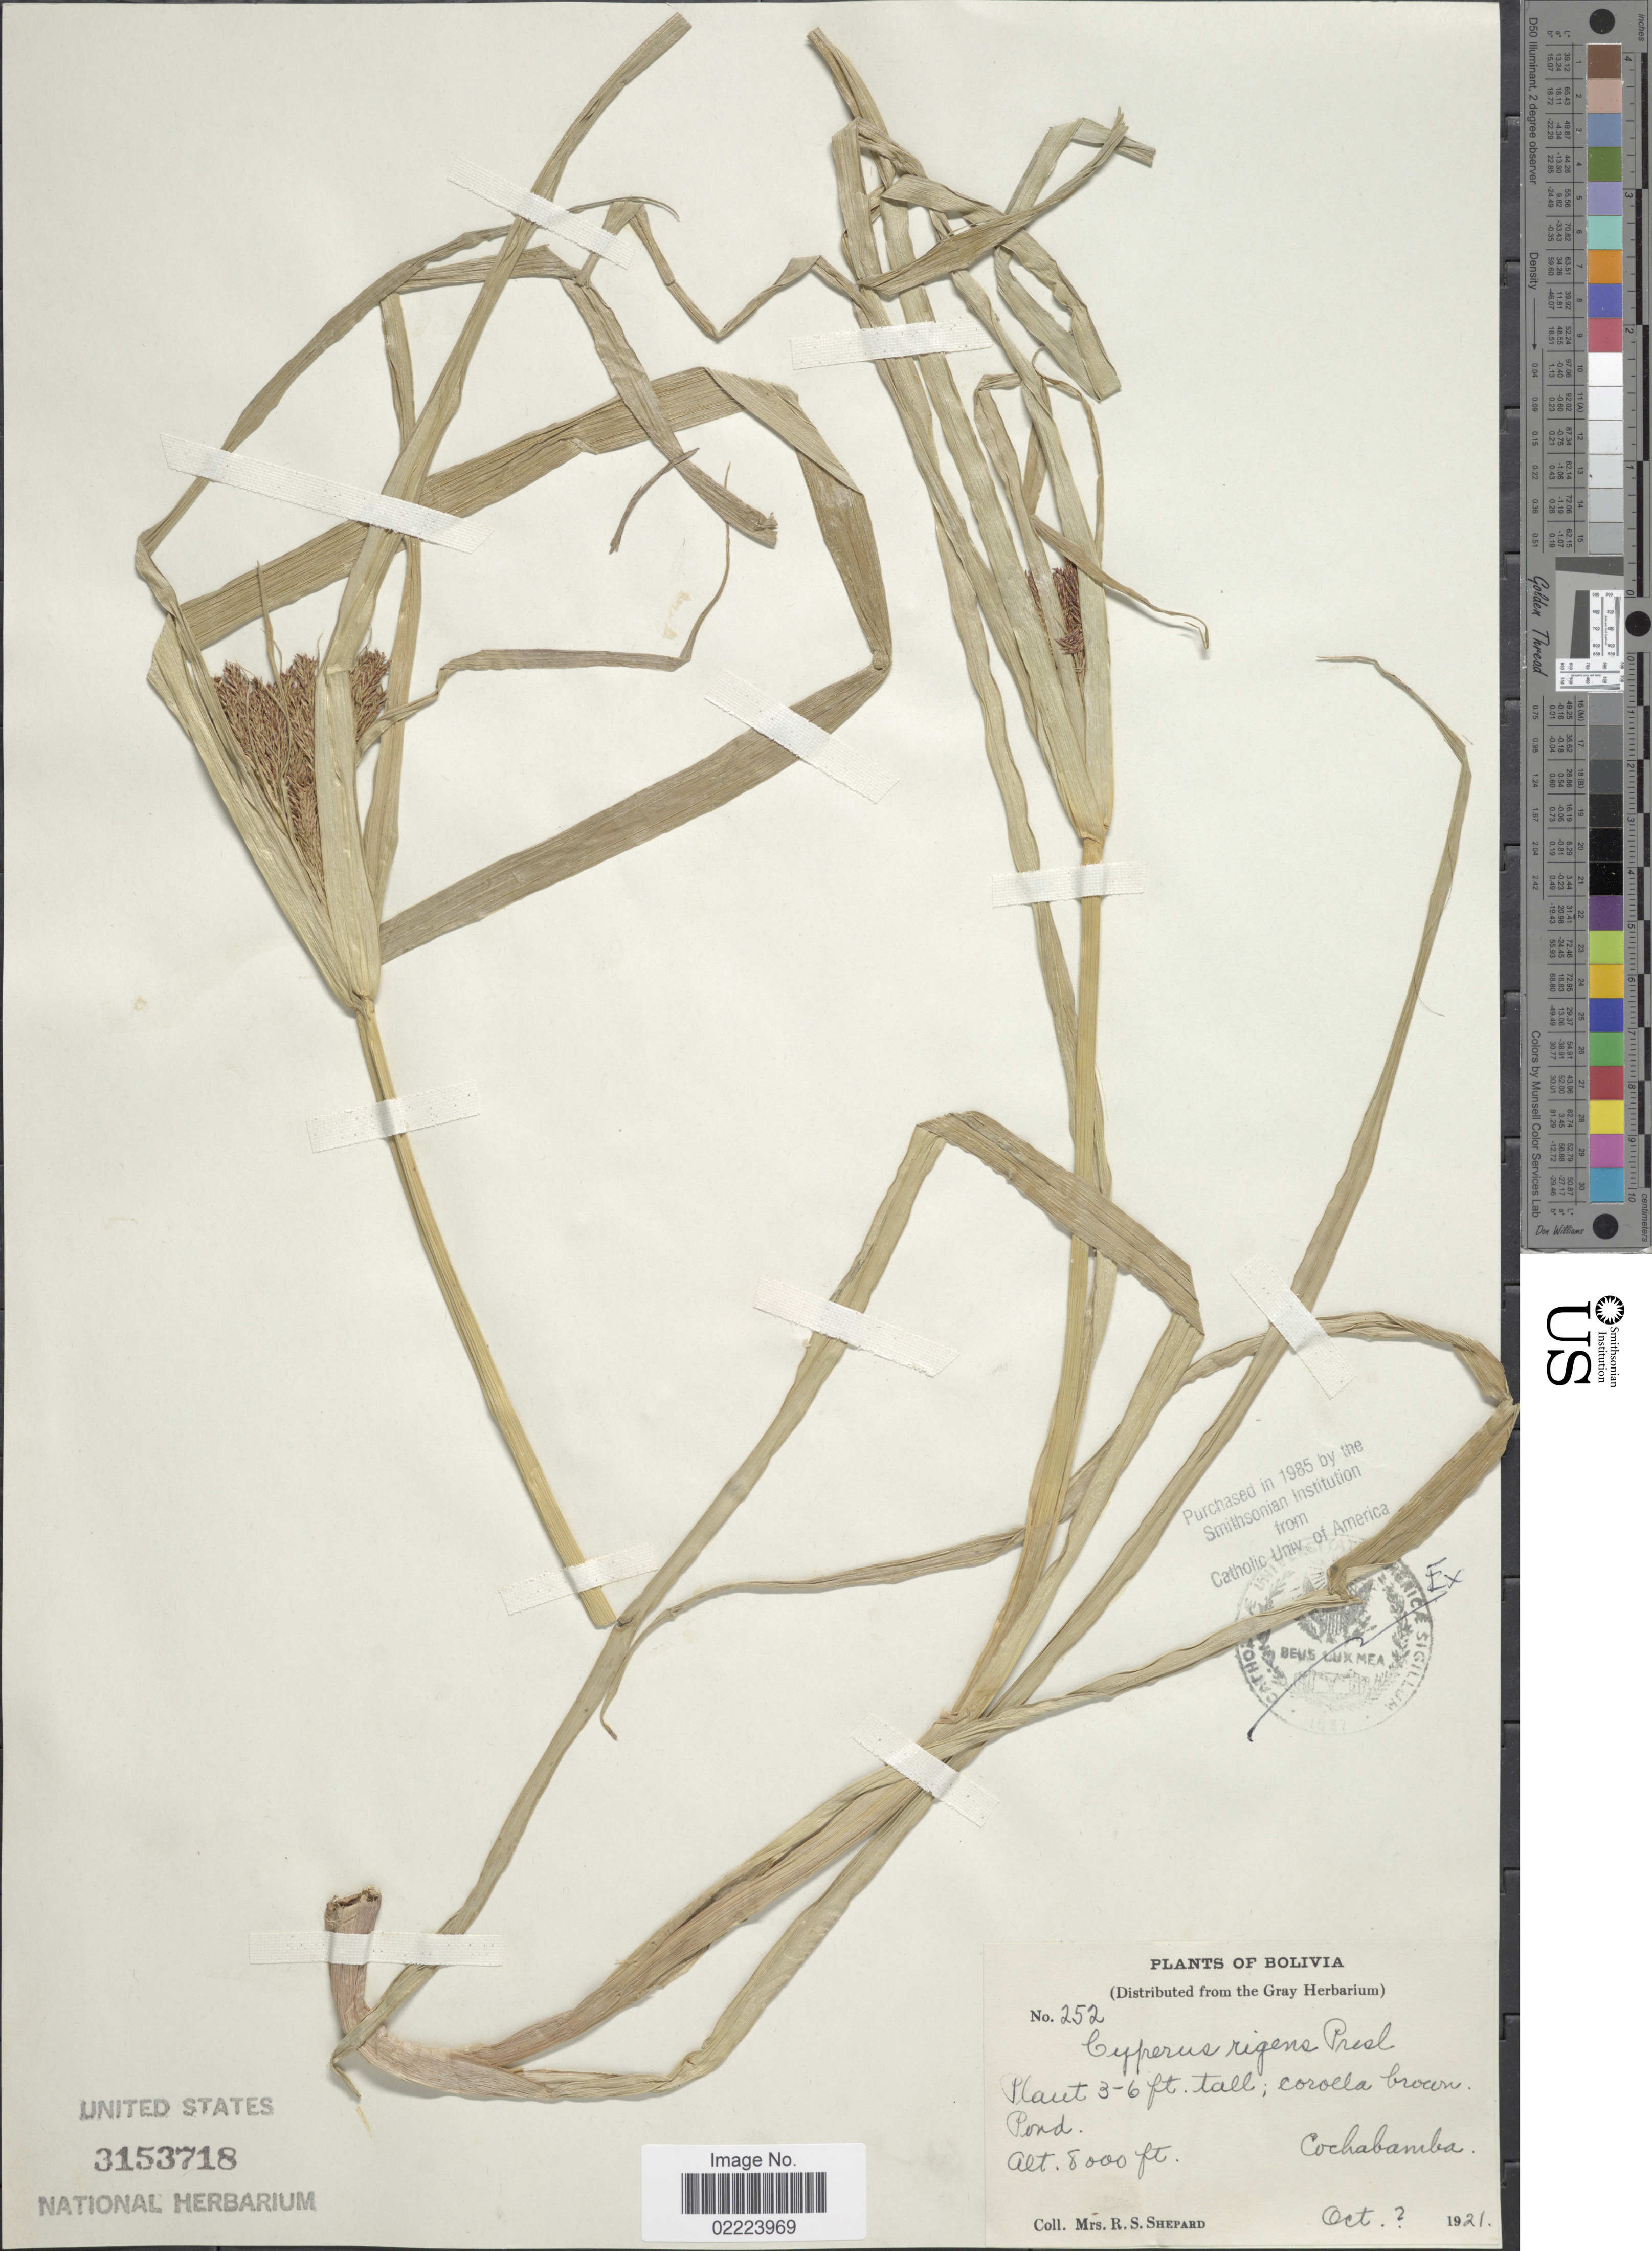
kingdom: Plantae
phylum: Tracheophyta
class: Liliopsida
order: Poales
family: Cyperaceae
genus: Cyperus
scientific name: Cyperus rigens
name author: J. Presl & C. Presl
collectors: R. Shepard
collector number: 252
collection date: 1921-10-02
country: Bolivia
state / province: Cochabamba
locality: Cochabamba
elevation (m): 2438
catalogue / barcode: US 3153718